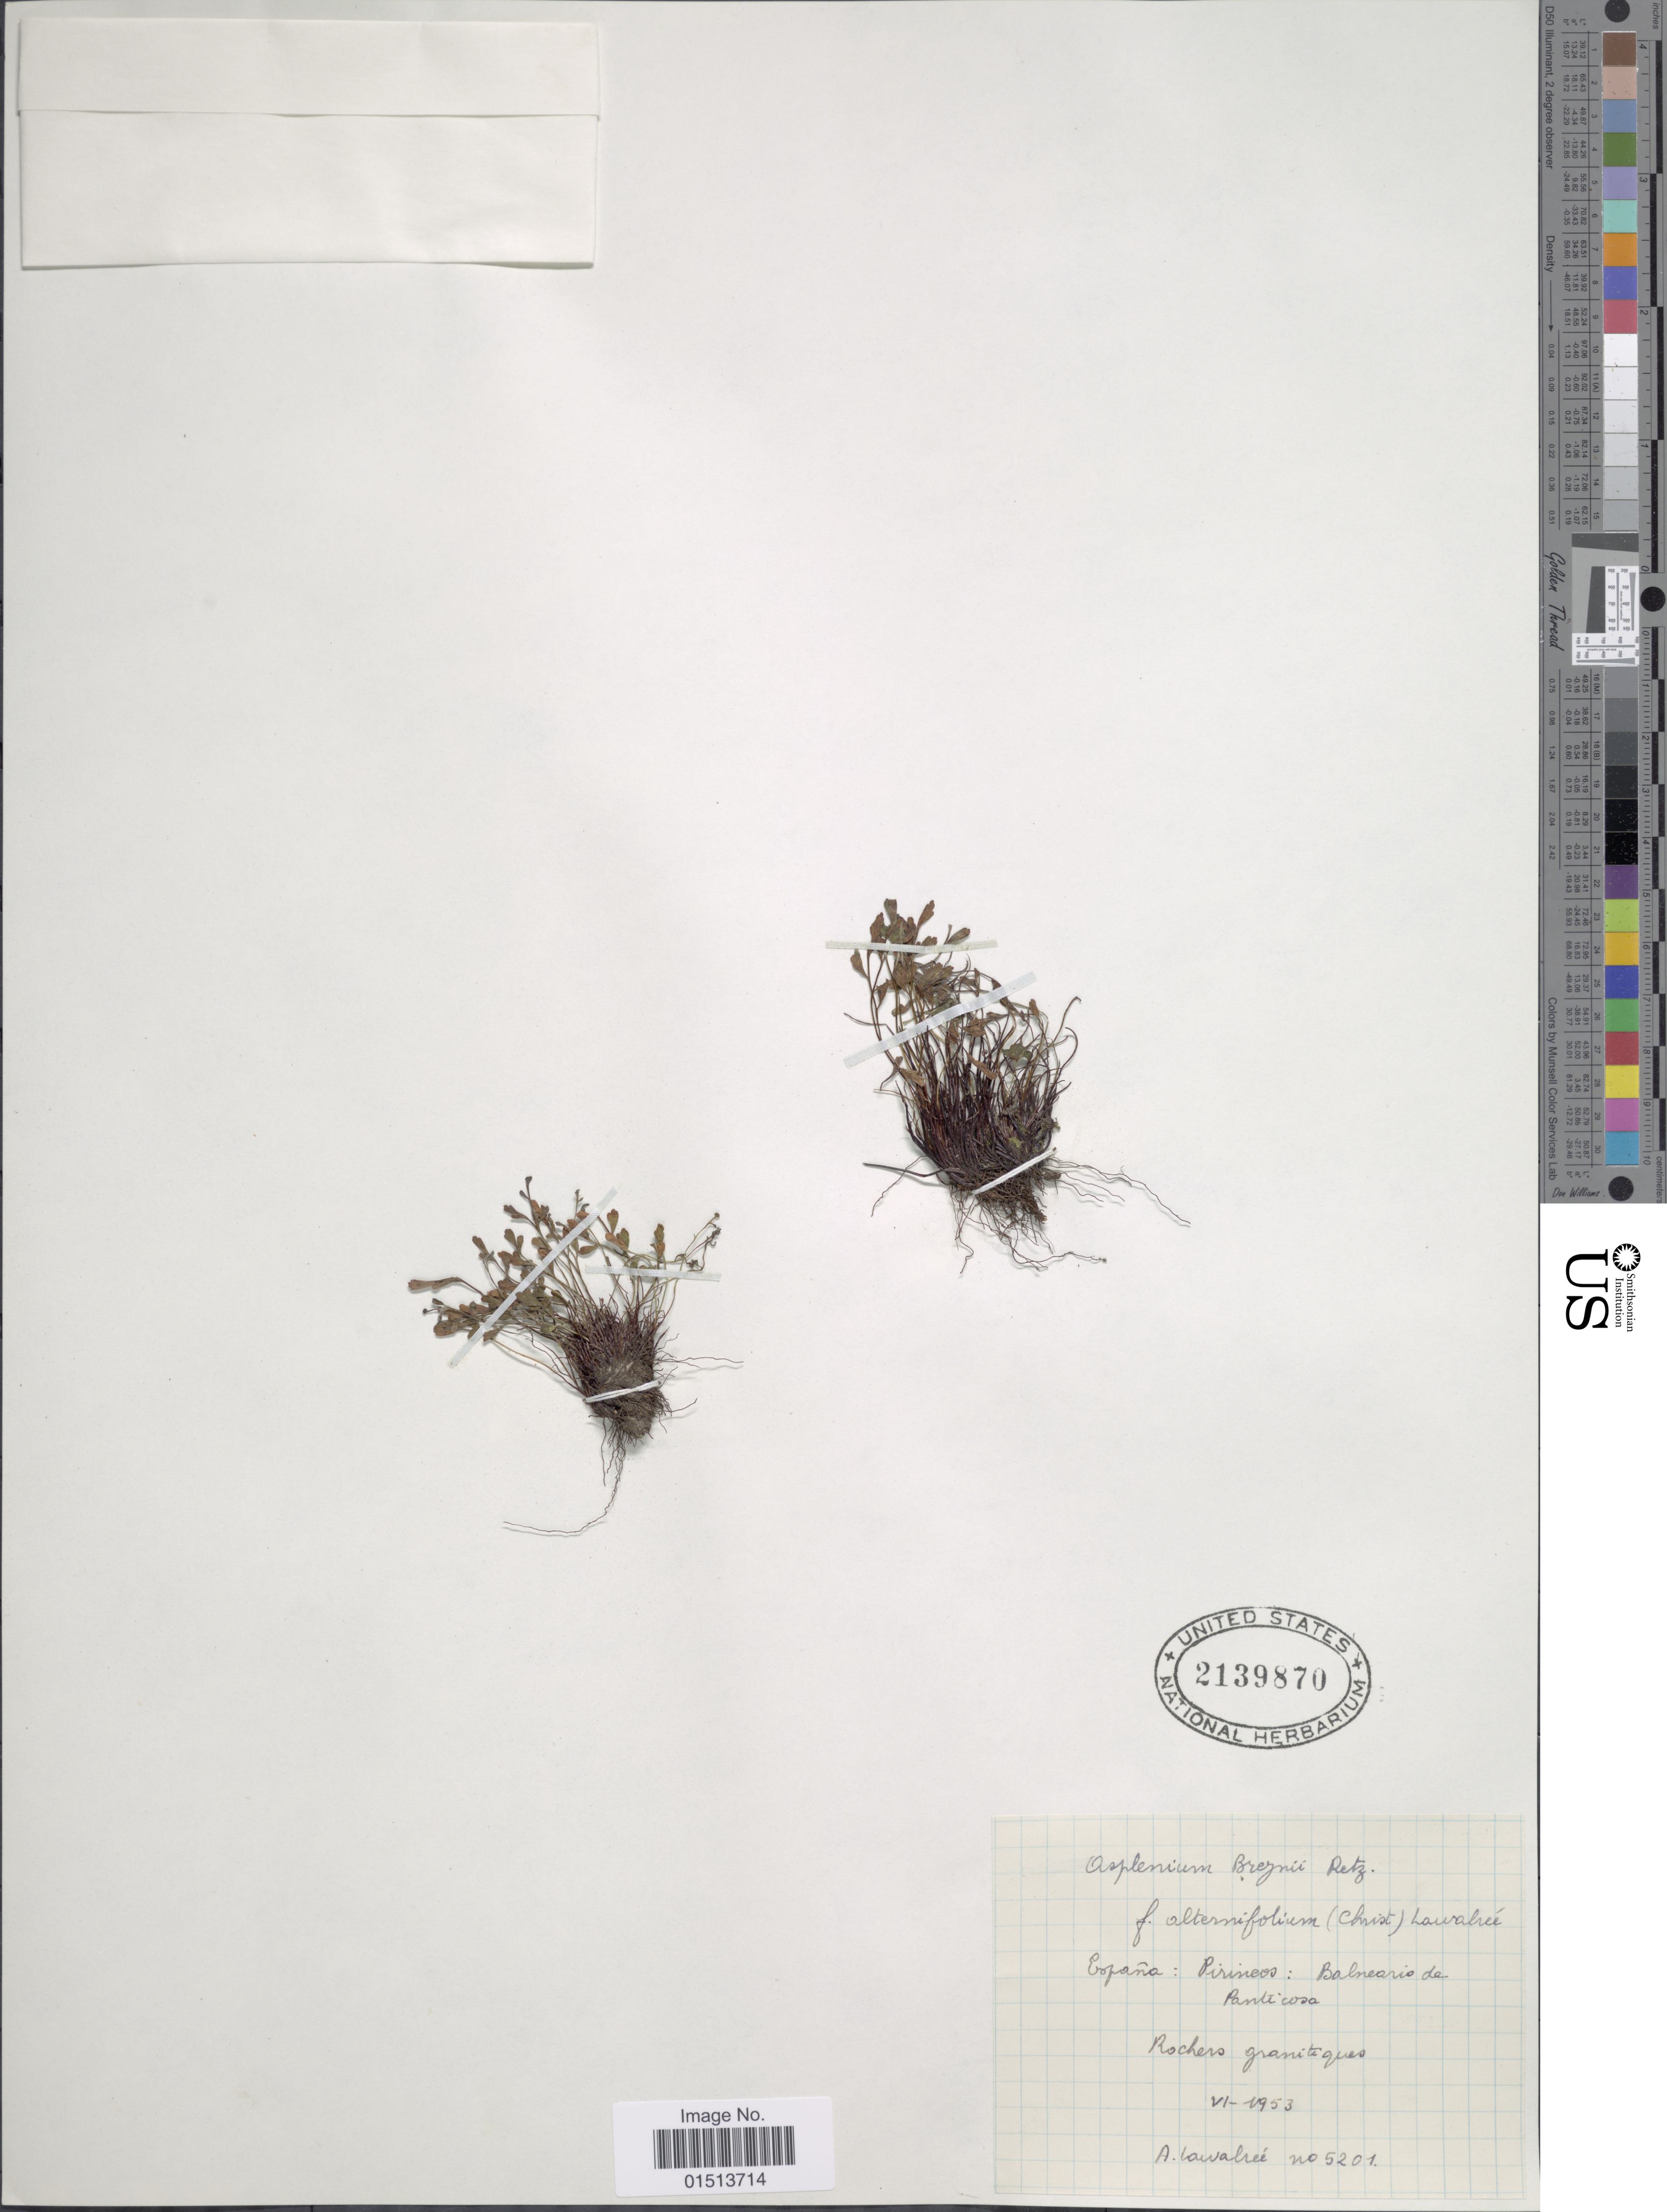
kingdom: Plantae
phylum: Tracheophyta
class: Polypodiopsida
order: Polypodiales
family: Aspleniaceae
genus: Asplenium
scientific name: Asplenium alternifolium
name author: Jacq.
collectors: A. G. Lawalrée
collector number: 5201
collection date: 1953-06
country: Spain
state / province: Aragon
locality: Pirineos: Balneario de Panticosa.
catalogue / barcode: US 2139870